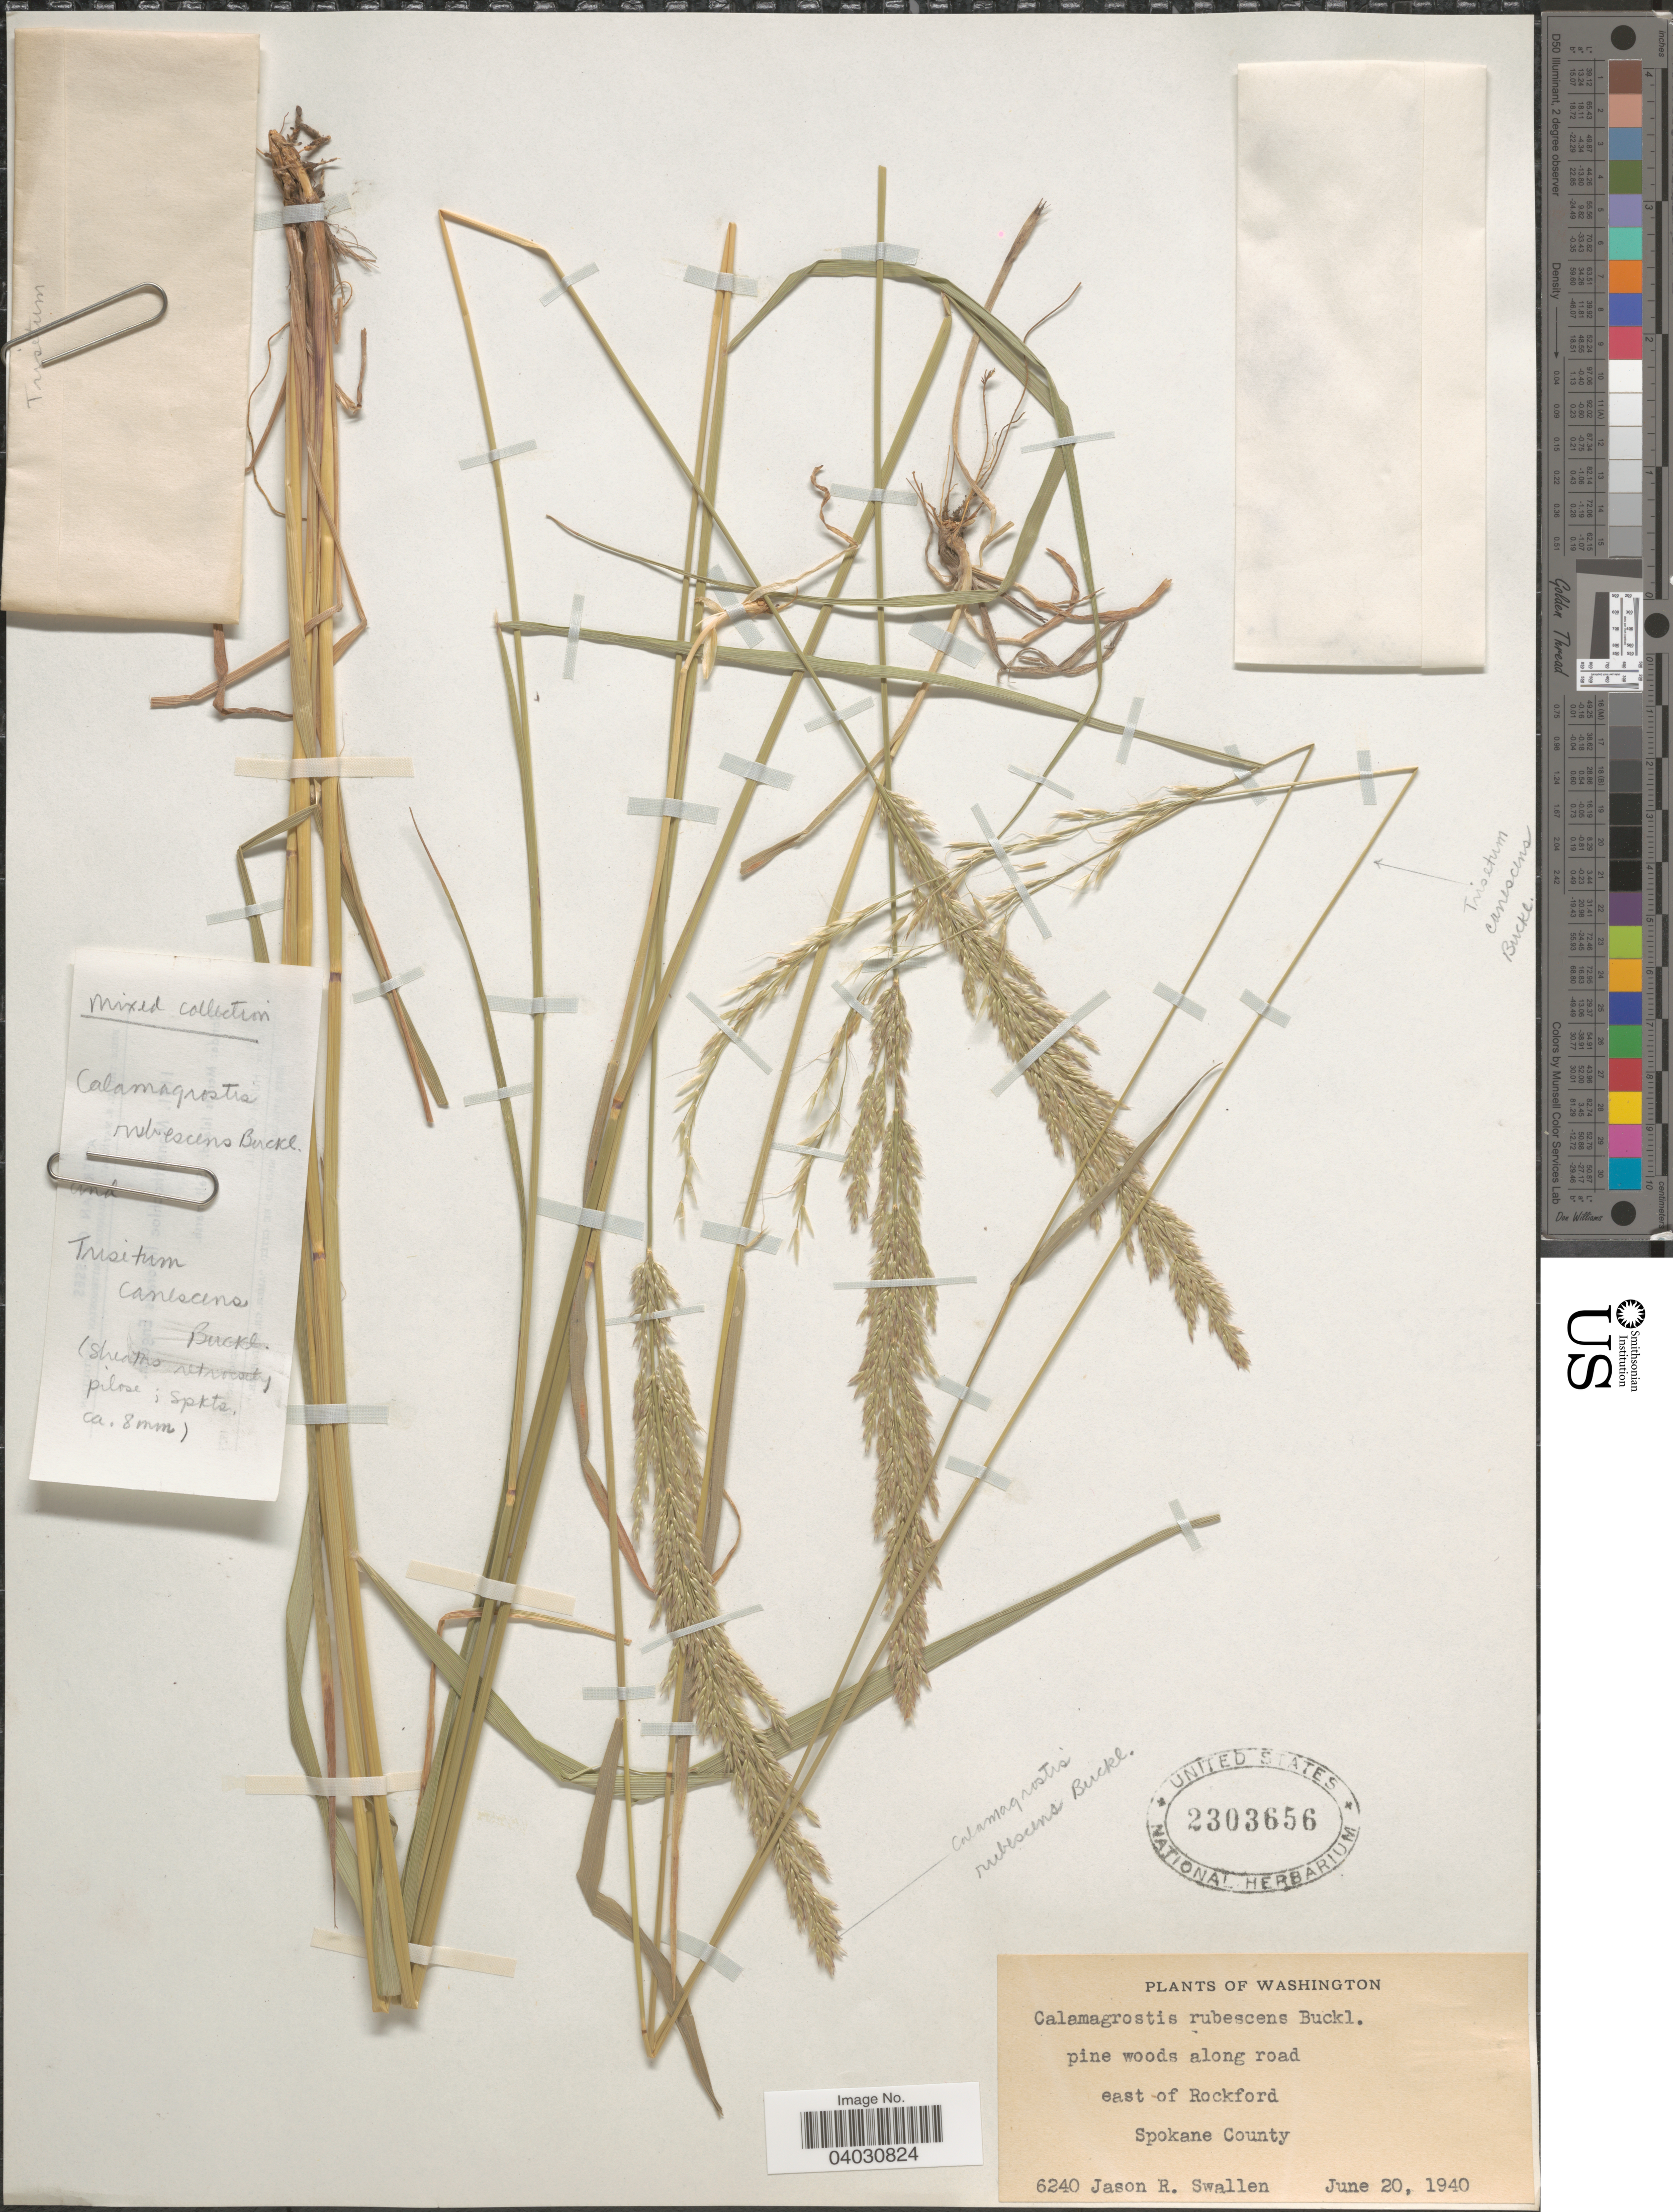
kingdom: Plantae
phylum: Tracheophyta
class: Liliopsida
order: Poales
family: Poaceae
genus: Calamagrostis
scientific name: Calamagrostis rubescens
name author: Buckley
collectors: J. R. Swallen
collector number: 6240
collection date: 1940-06-20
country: United States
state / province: Washington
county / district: Spokane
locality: East of Rockford. Spokane County.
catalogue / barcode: US 2303656